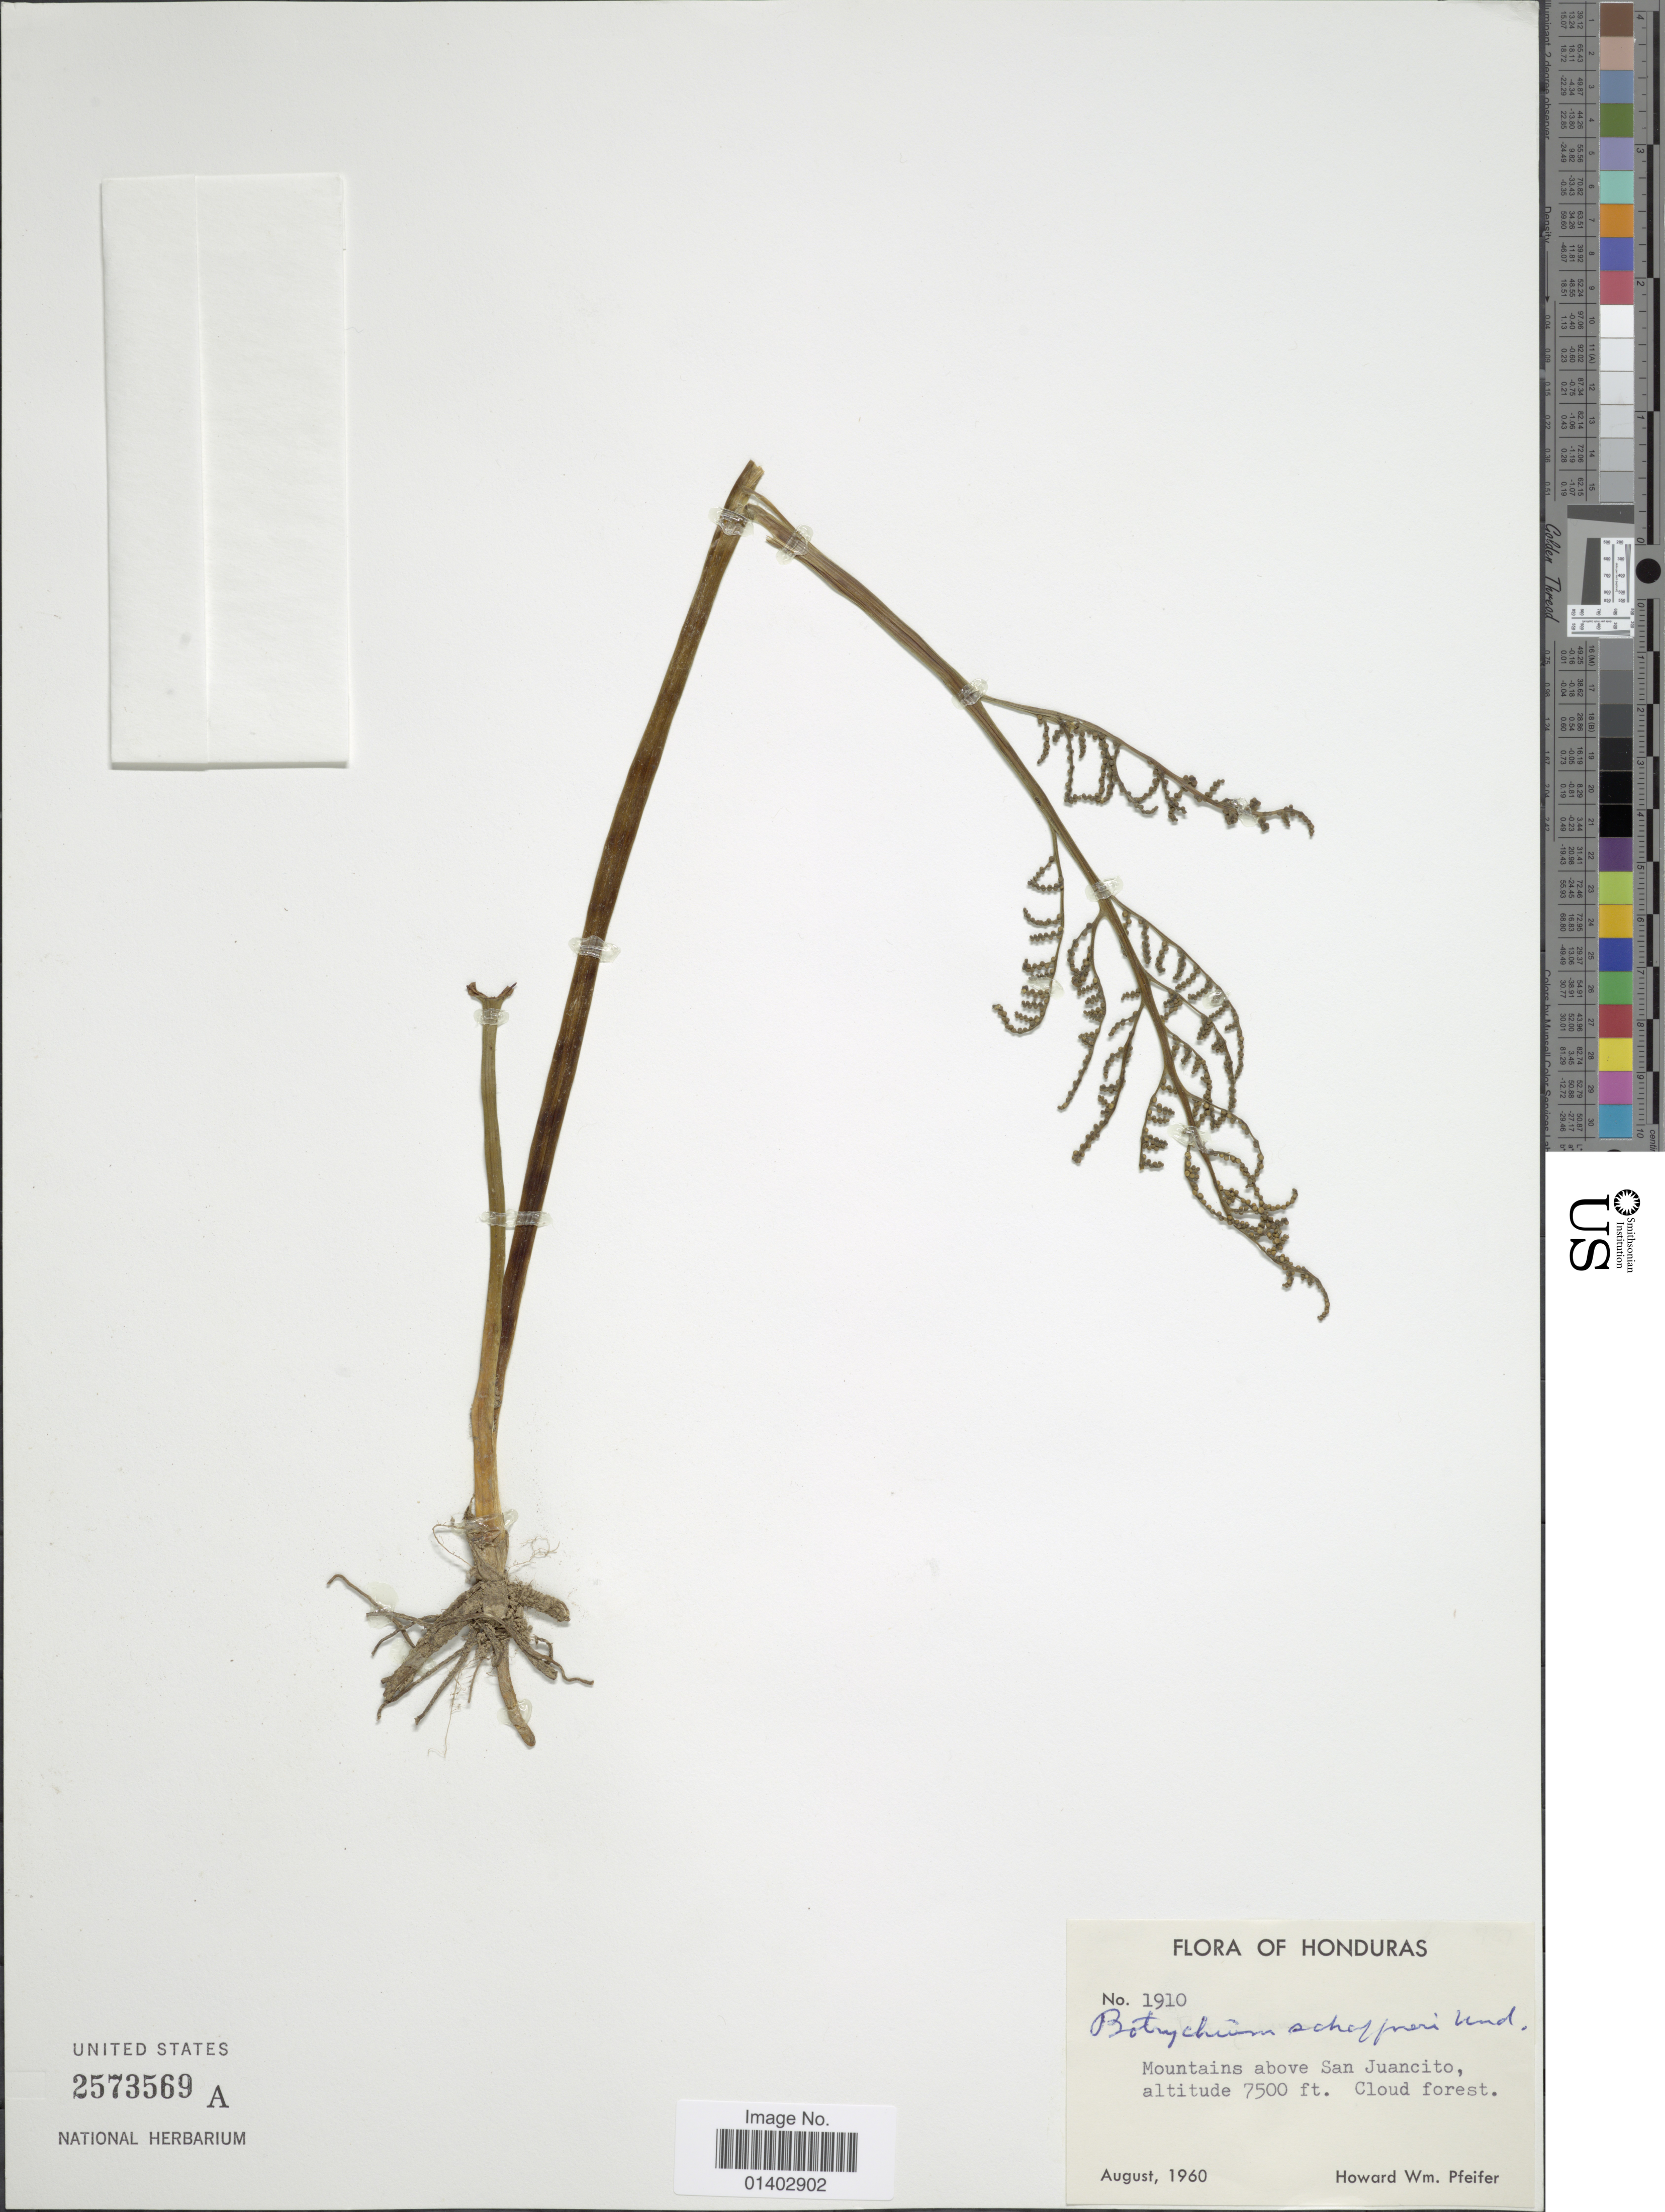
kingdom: Plantae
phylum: Tracheophyta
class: Polypodiopsida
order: Ophioglossales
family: Ophioglossaceae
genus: Botrychium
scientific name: Botrychium schaffneri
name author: Underw.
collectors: H. W. Pfeifer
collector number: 1910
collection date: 1960-08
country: Honduras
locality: Mountains above San Juancito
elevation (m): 2286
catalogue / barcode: US 2573569A